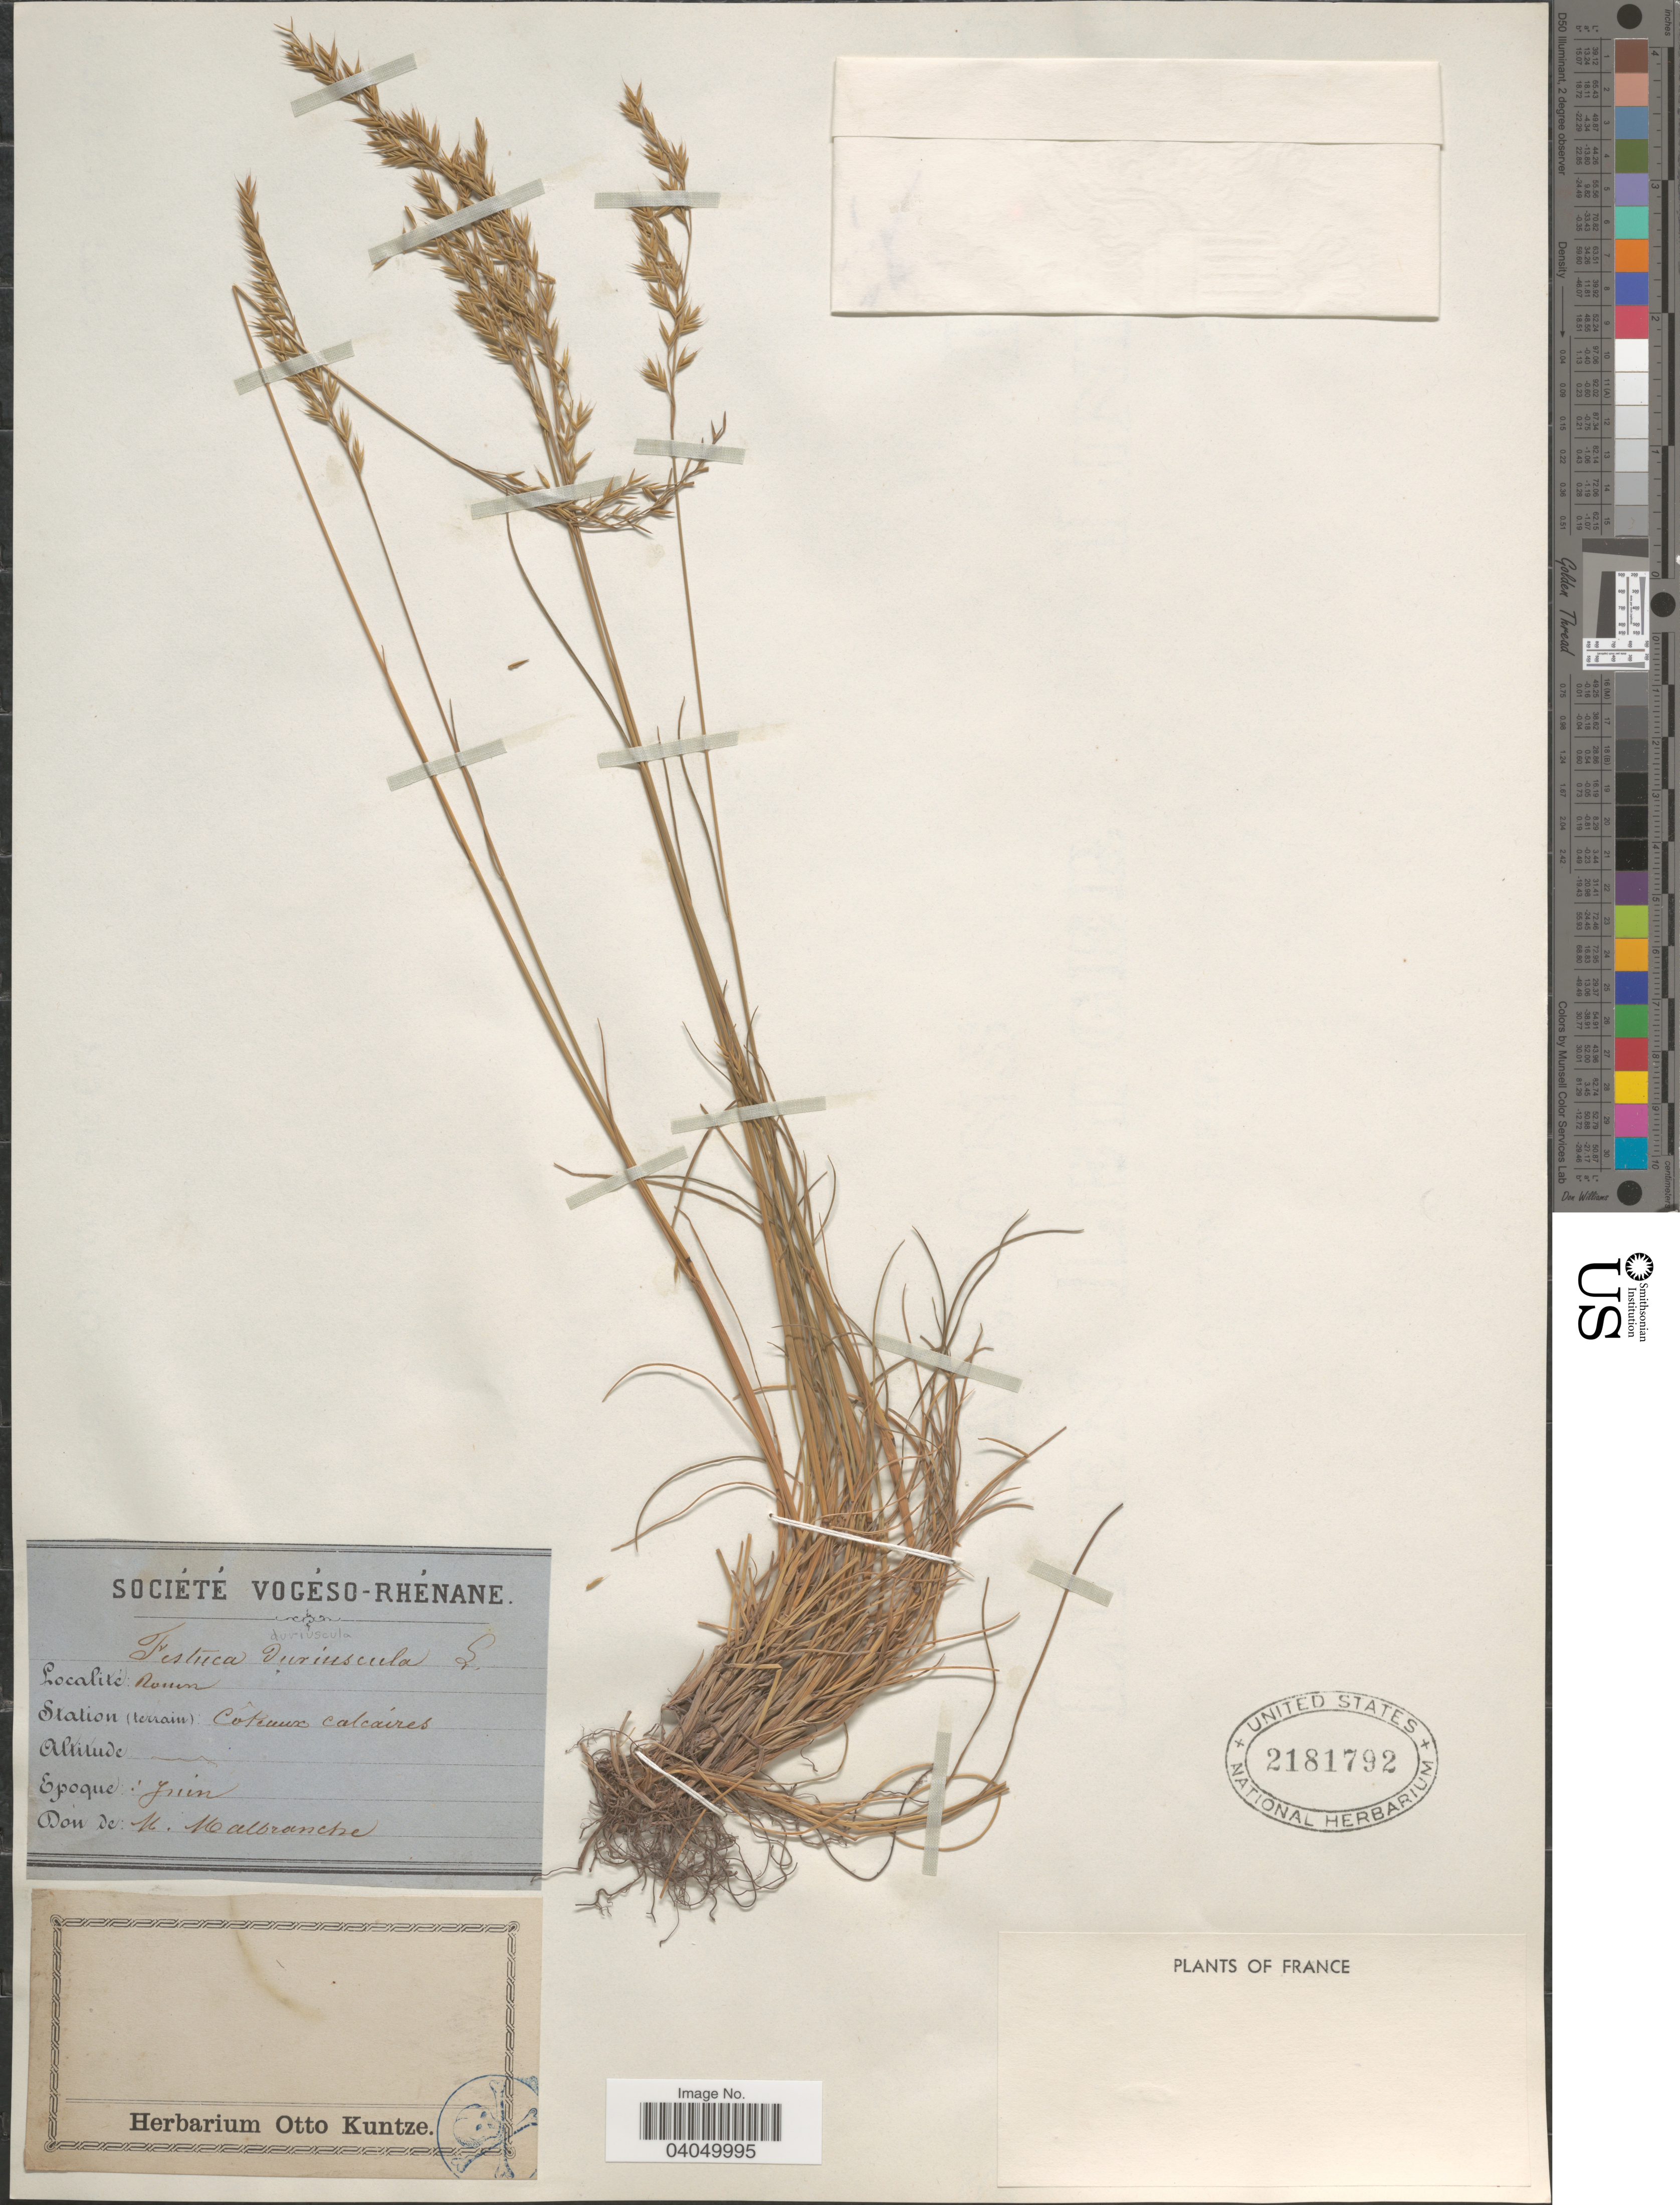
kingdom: Plantae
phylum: Tracheophyta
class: Liliopsida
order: Poales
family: Poaceae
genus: Festuca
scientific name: Festuca rubra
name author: L.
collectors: M. Malbranche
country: France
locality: Rouen. Station (terrain) Côteaux calcaires.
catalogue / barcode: US 2181792